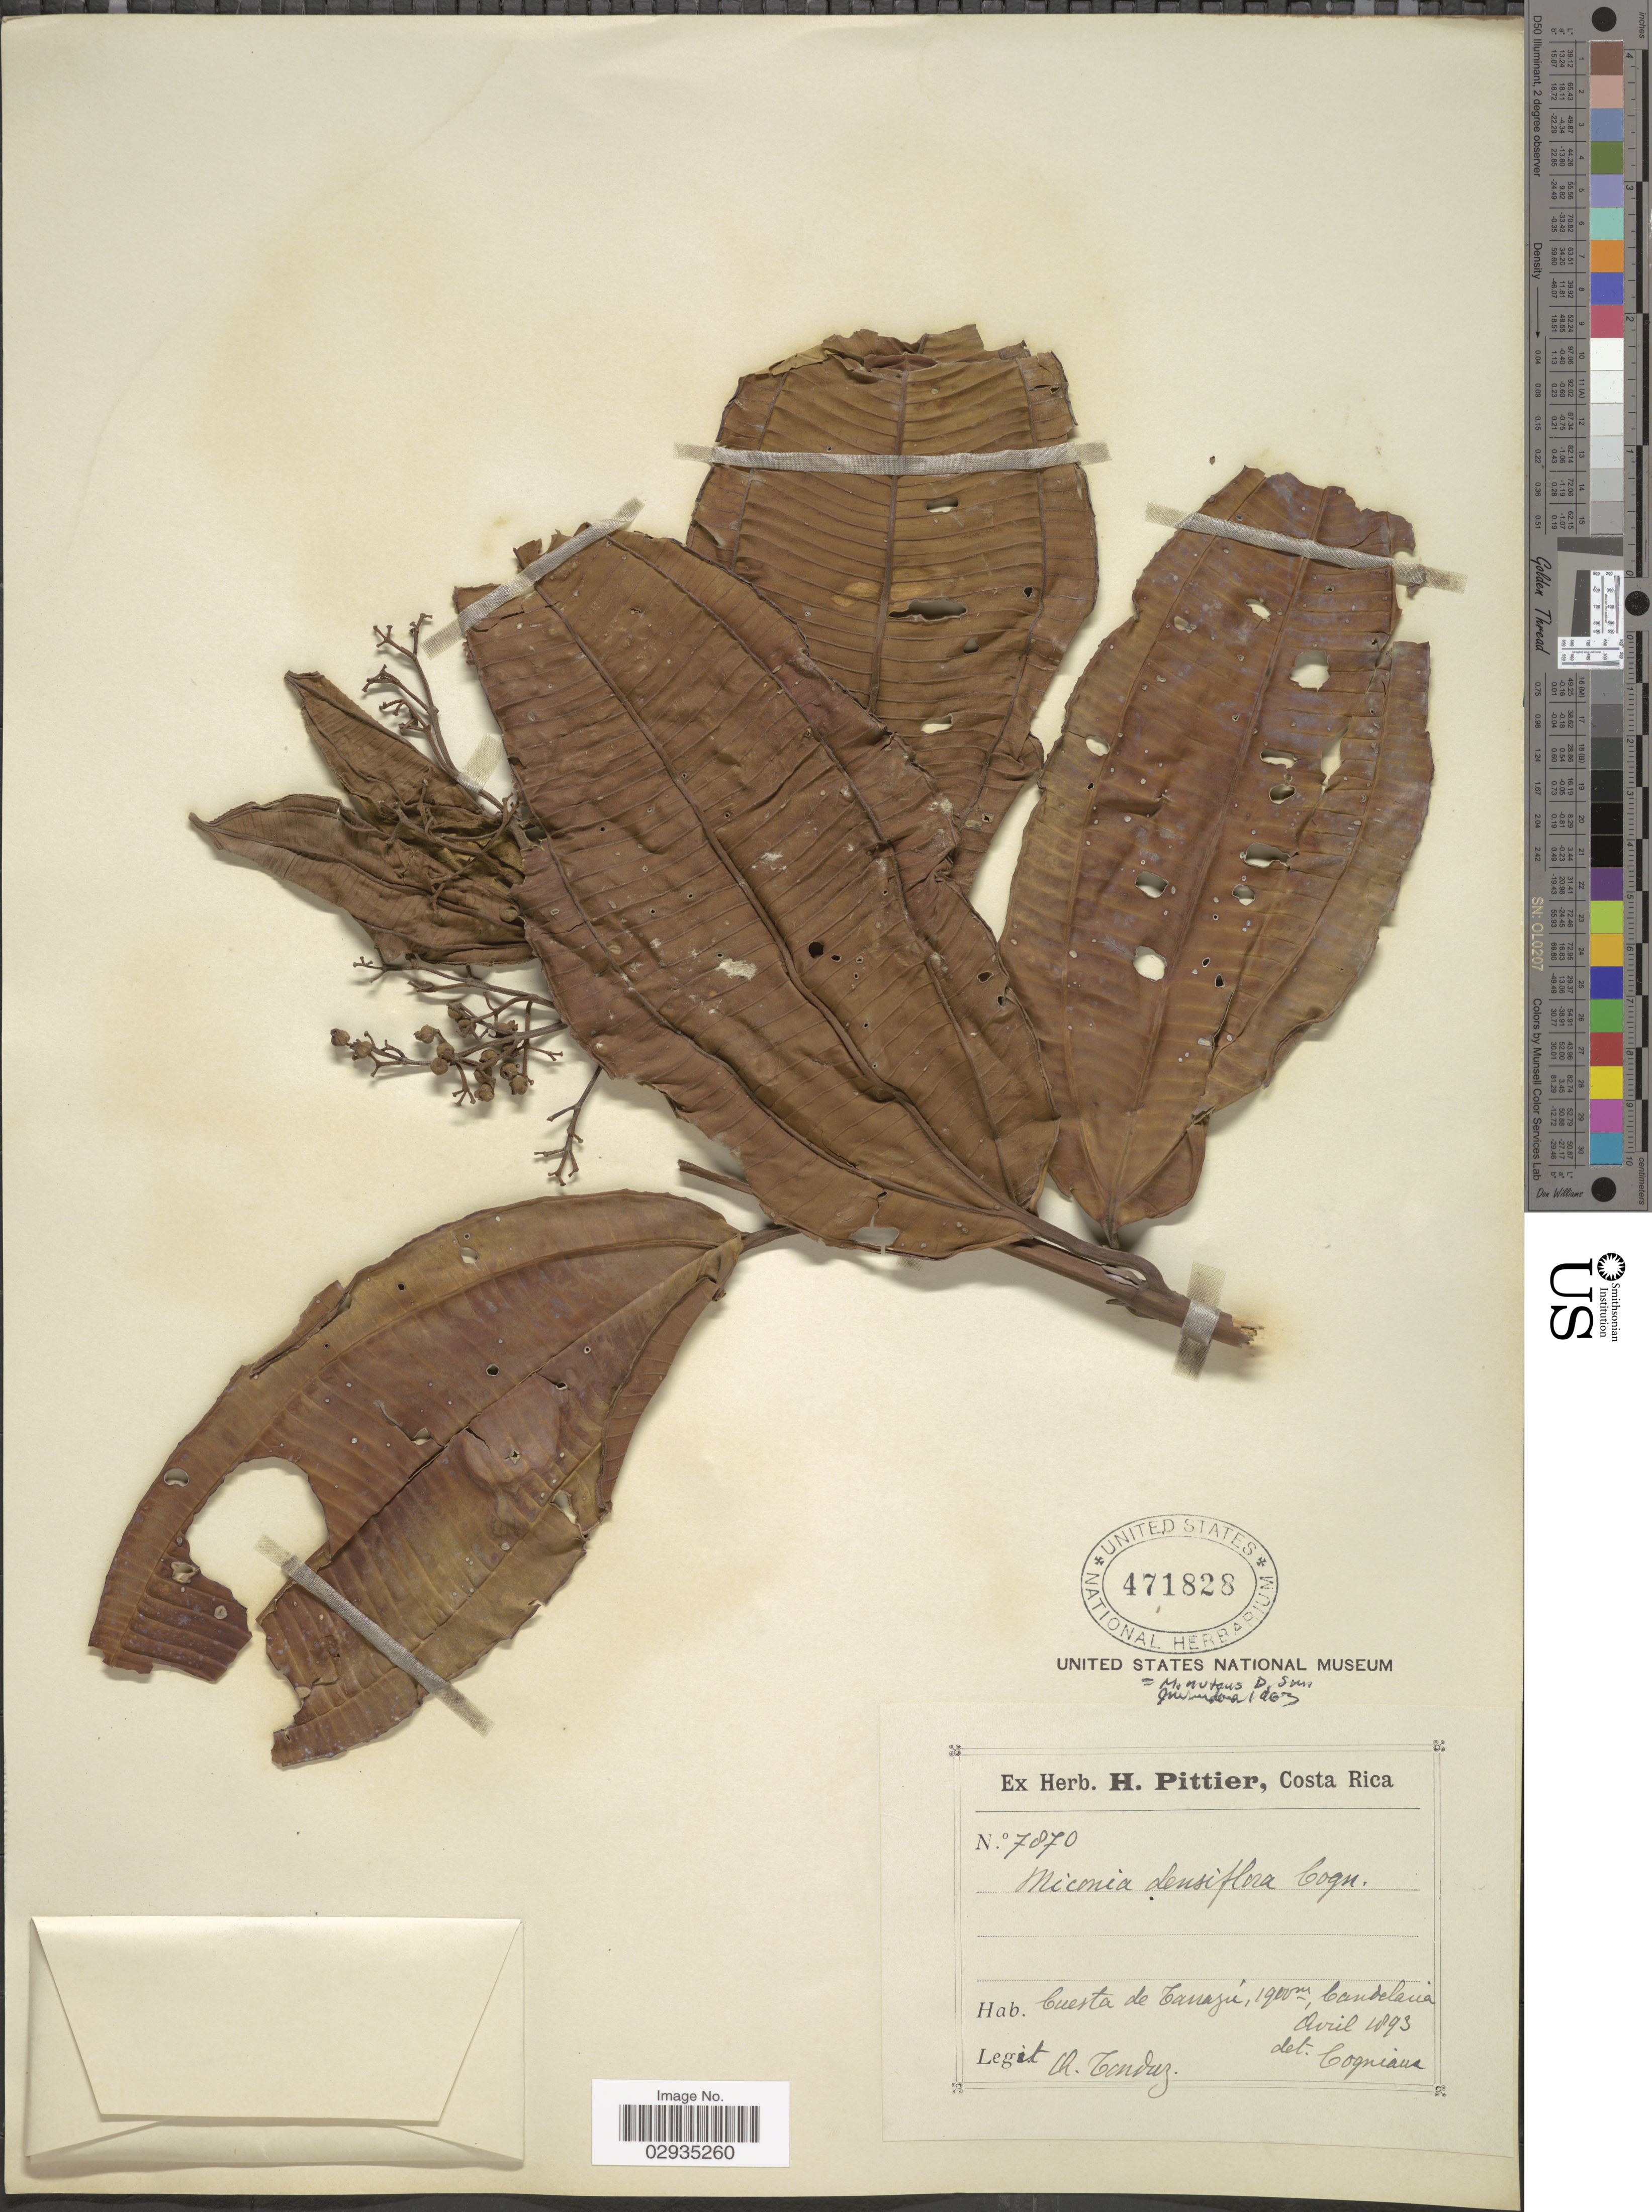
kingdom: Plantae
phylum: Tracheophyta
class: Magnoliopsida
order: Myrtales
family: Melastomataceae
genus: Miconia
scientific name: Miconia nutans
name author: Donn. Sm.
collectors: A. Tonduz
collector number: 7870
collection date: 1893-04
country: Costa Rica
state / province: San José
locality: Cuesta de Tarrazú, Candelaria.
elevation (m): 1900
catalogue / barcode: US 471828